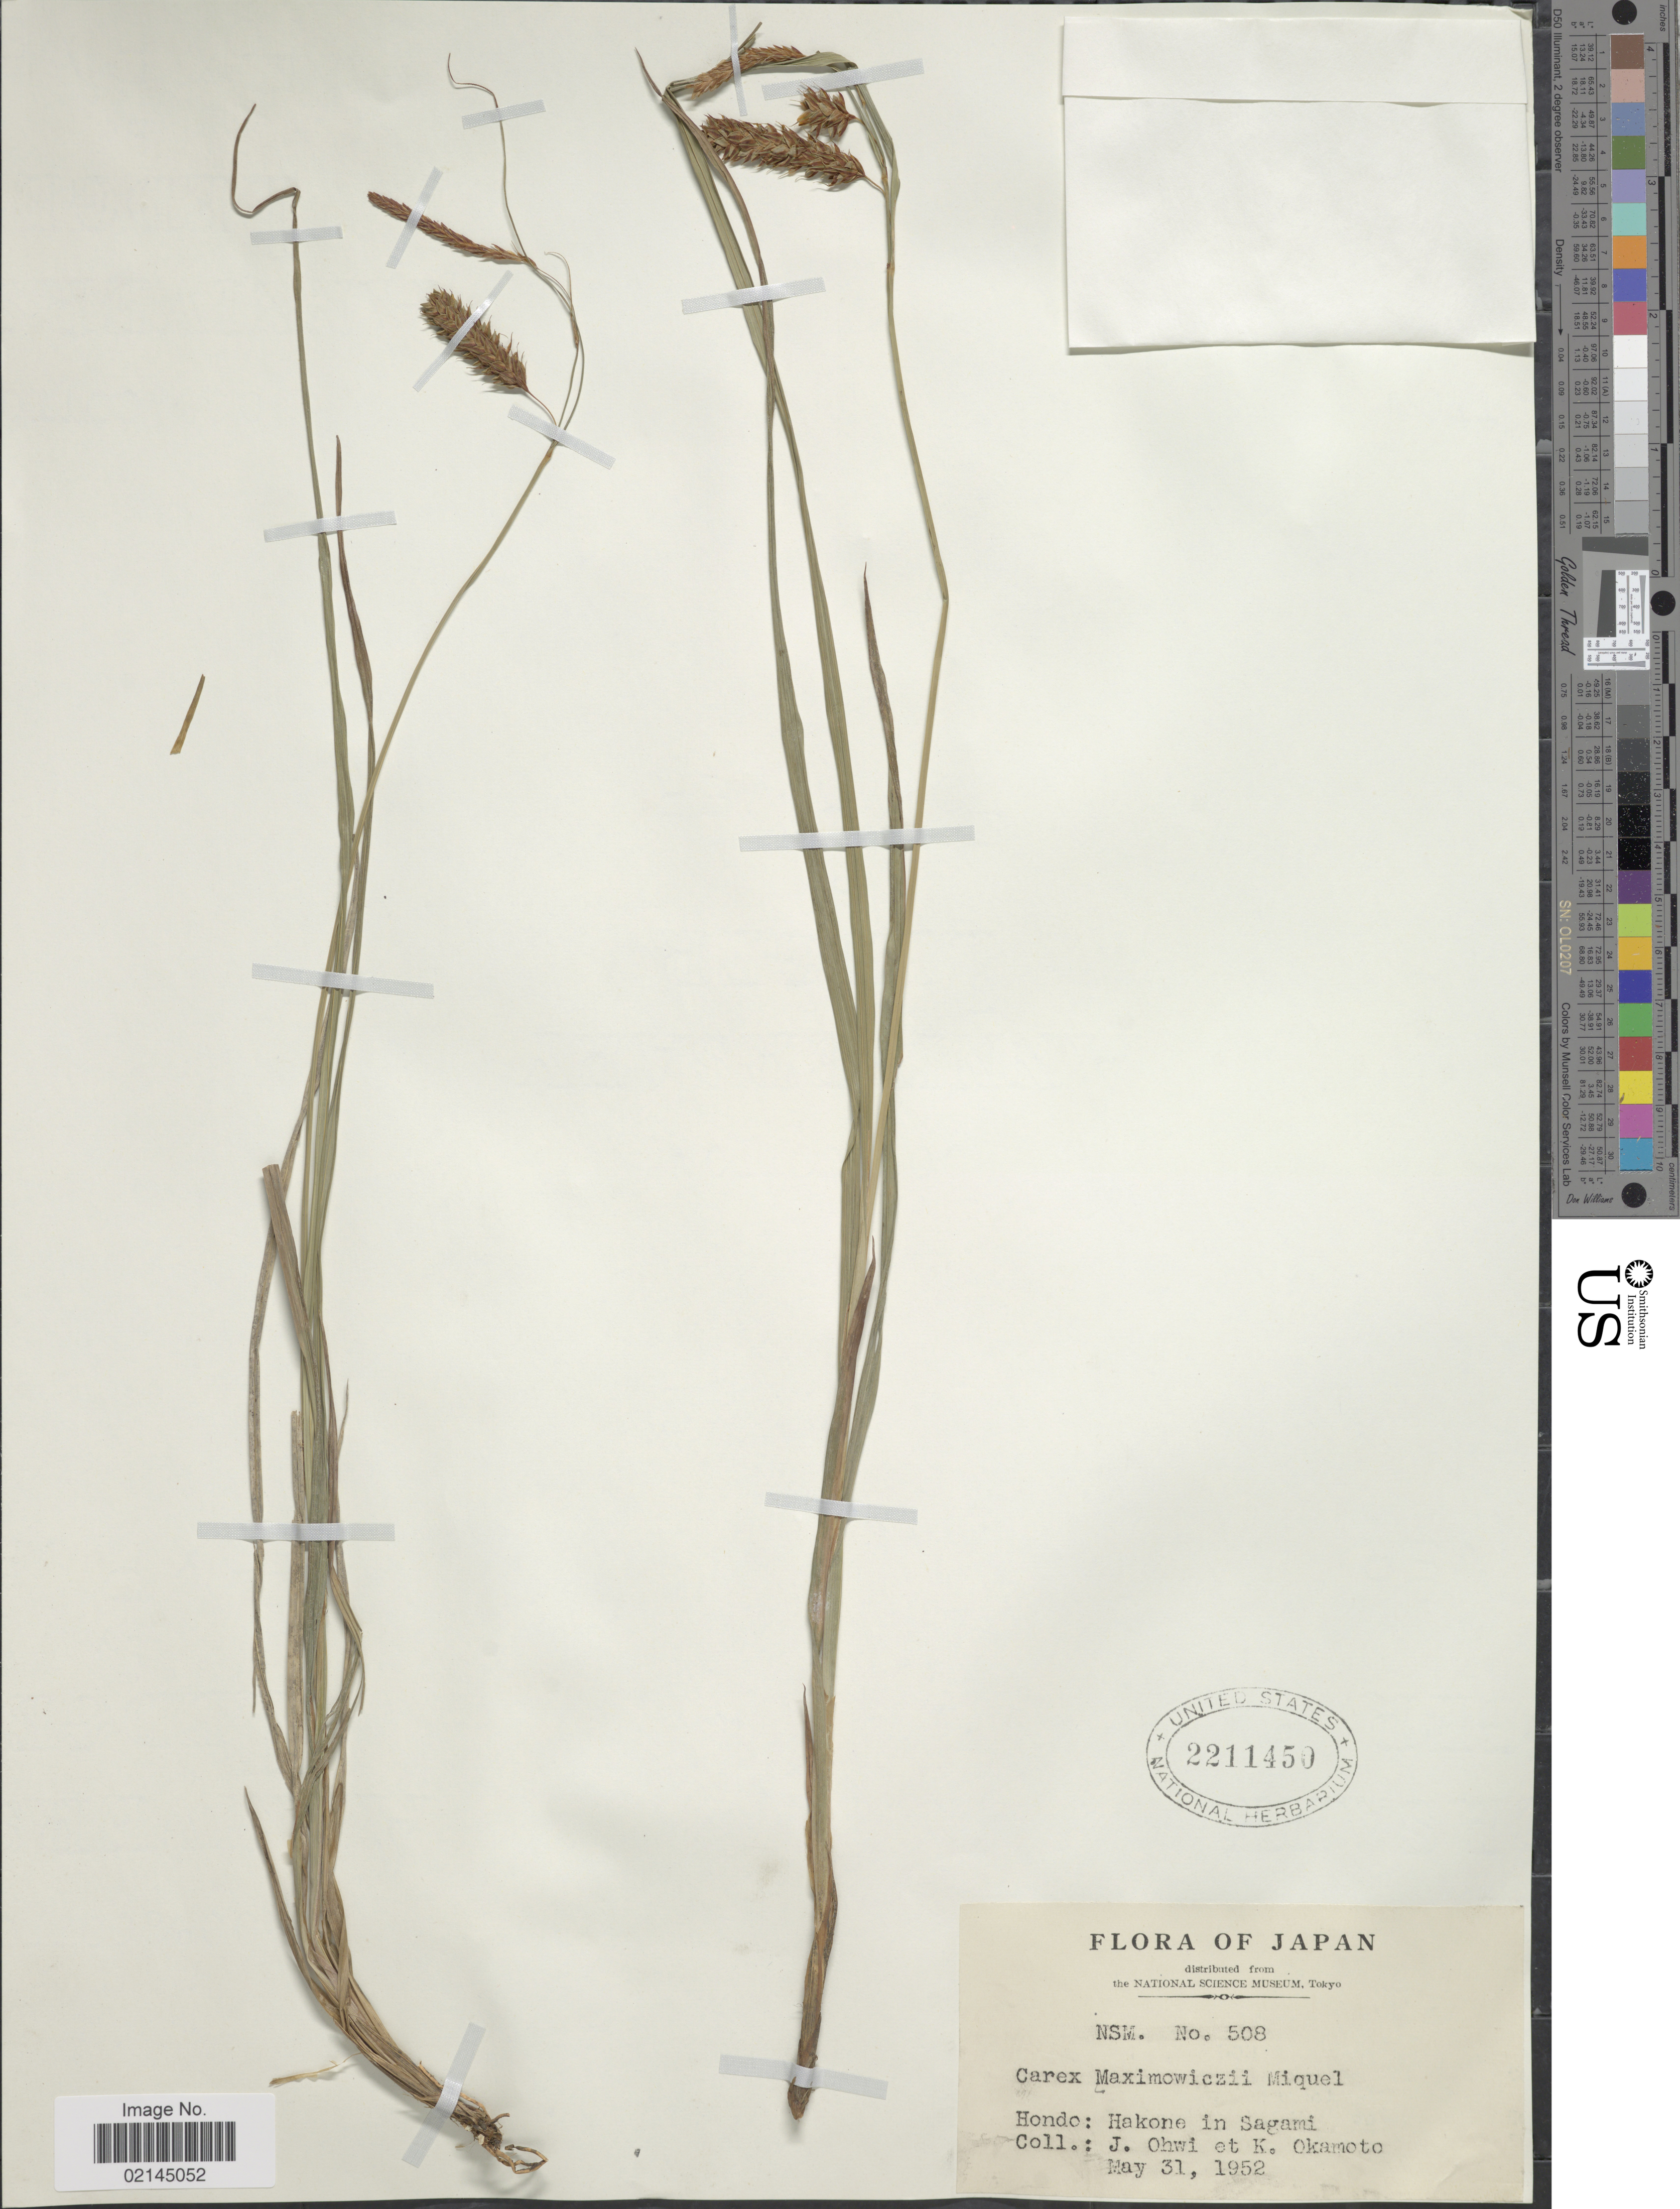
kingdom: Plantae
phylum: Tracheophyta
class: Liliopsida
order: Poales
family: Cyperaceae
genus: Carex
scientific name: Carex maximowiczii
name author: Miq.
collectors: J. Ohwi & K. Okamoto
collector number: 508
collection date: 1952-05-31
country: Japan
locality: Hondo: Hakone in Sagami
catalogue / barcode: US 2211450